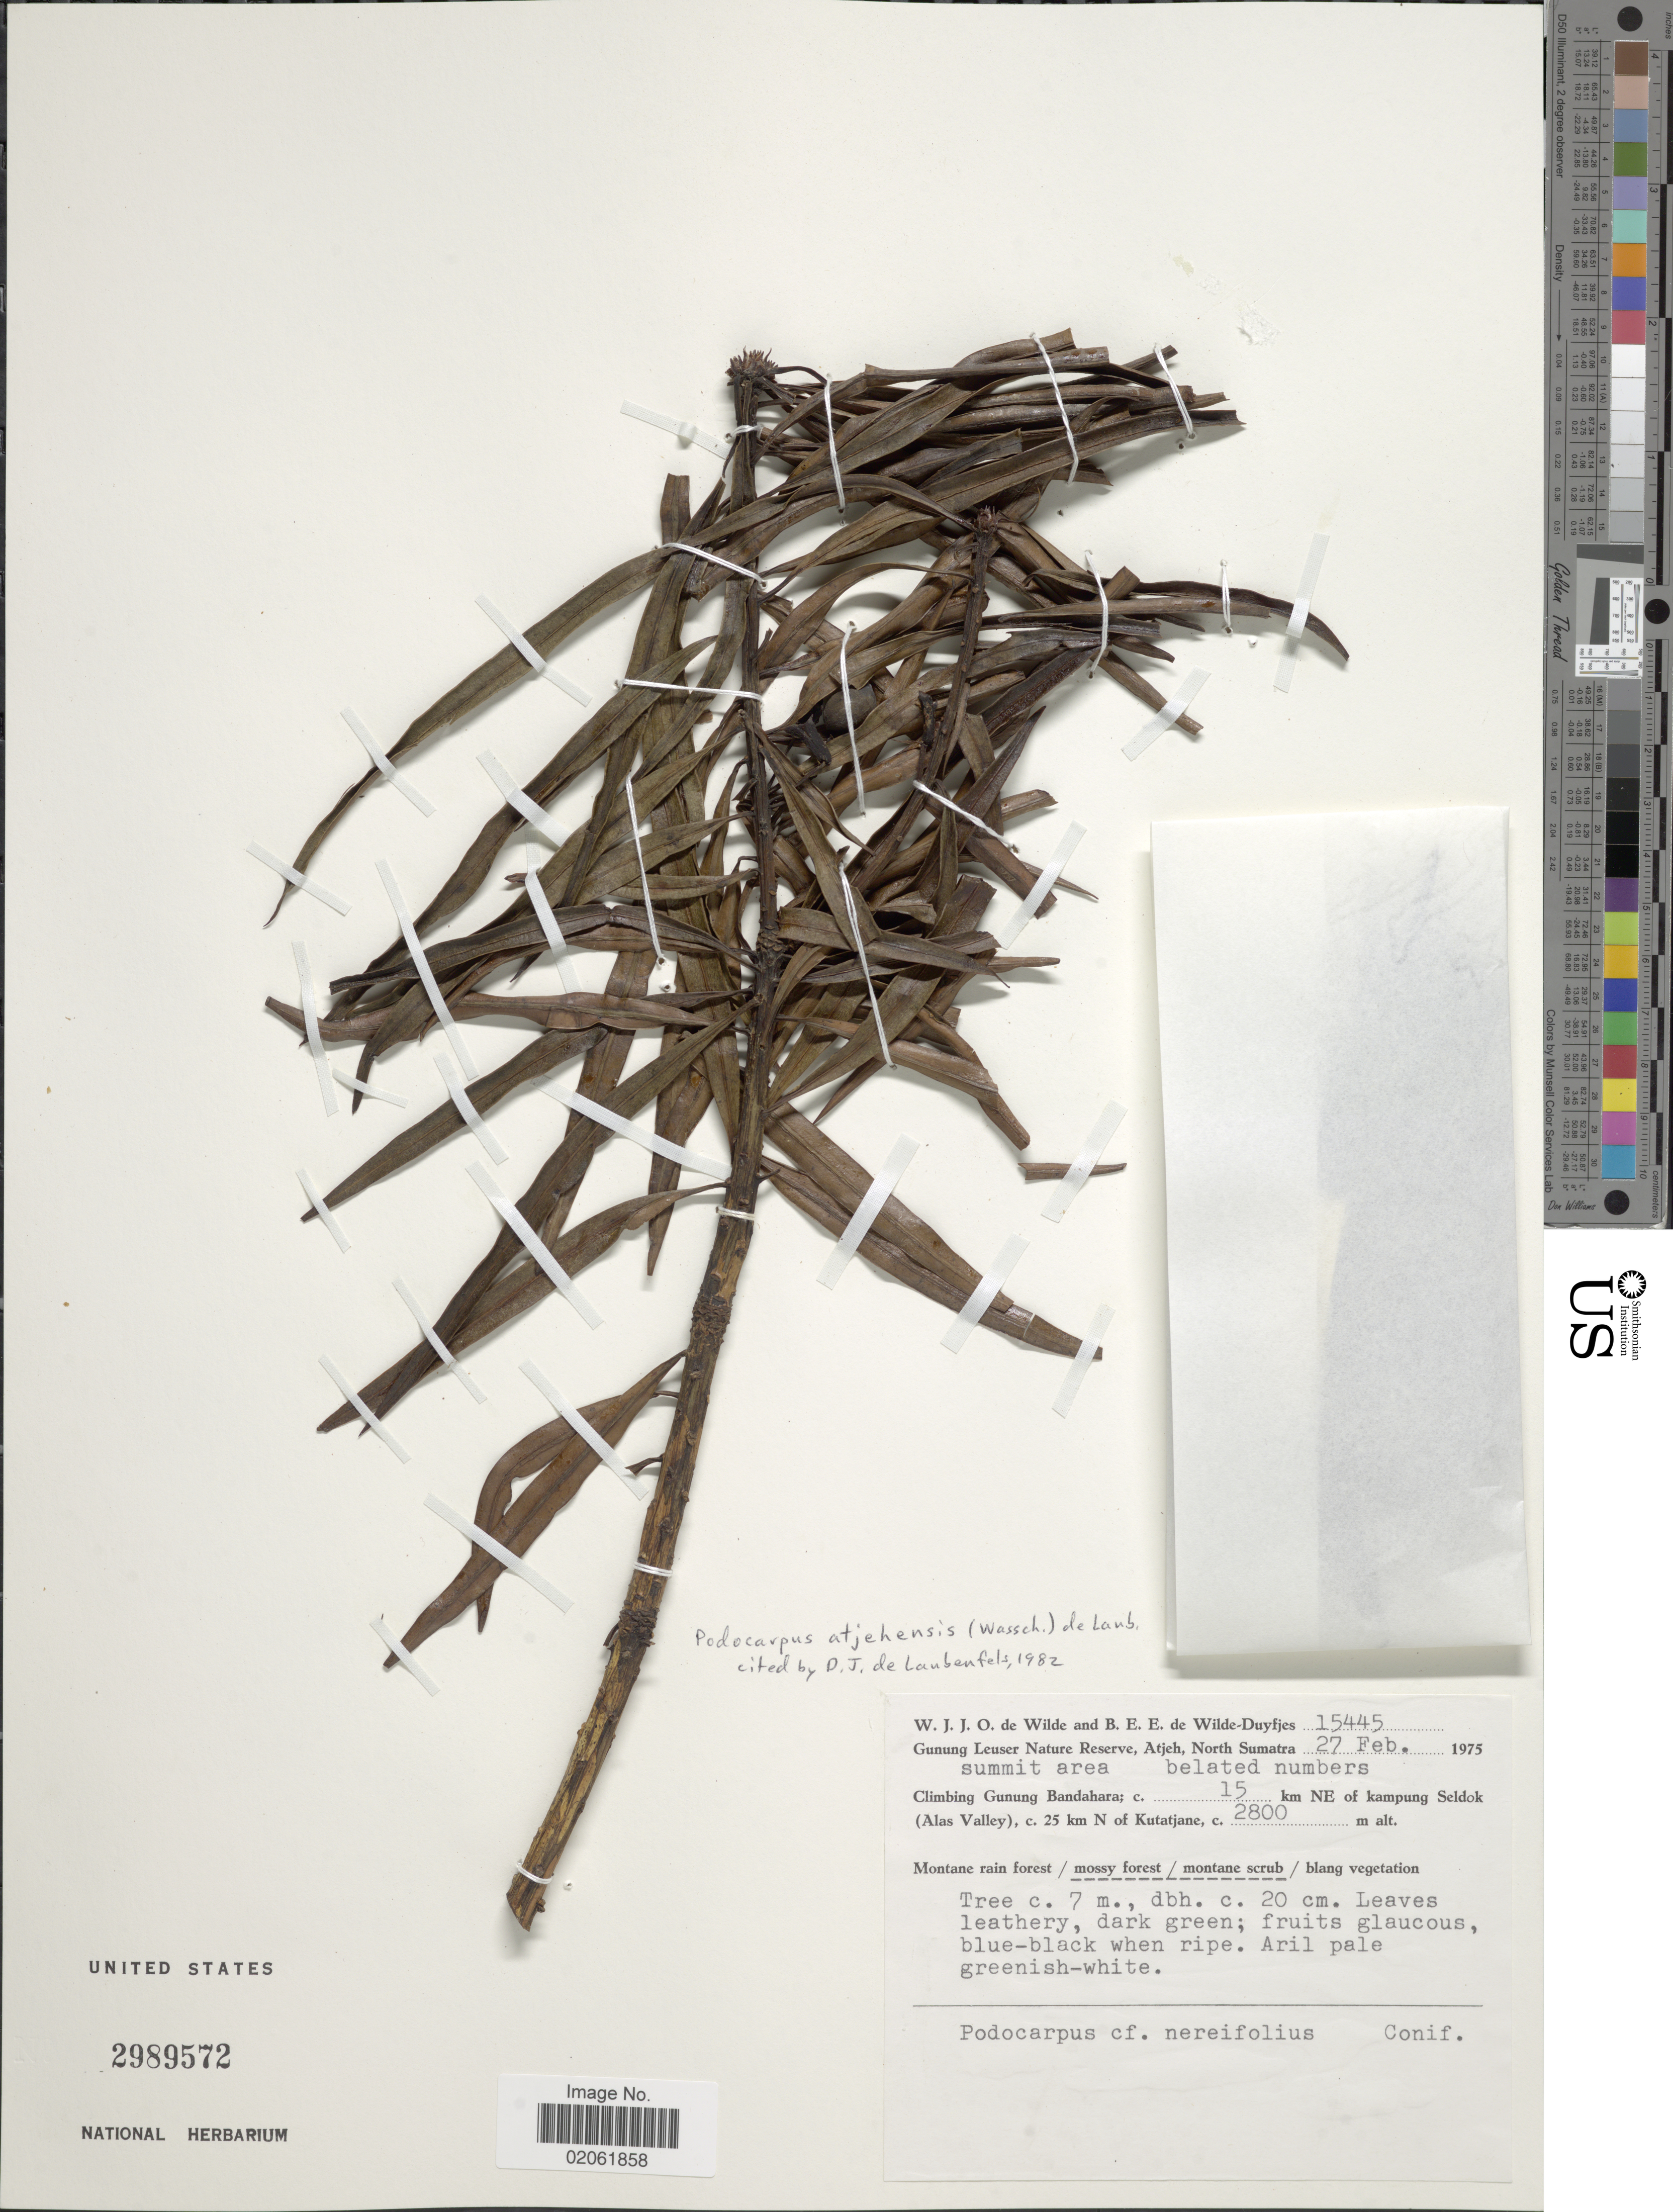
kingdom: Plantae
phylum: Tracheophyta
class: Pinopsida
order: Pinales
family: Podocarpaceae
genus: Podocarpus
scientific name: Podocarpus atjehensis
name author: (Wasscher) de Laub.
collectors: W. J. de Wilde & B. E. de Wilde-Duyfjes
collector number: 15445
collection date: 1975-02-27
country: Indonesia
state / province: Sumatra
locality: Gunung Leuser Nature Reserve, Atjeh, North Sumatra, summit area, Climbing Gunung Bandahara, c. 15 km NE of kampung Seldok (Alas Valley), c. 25 km N of Kutajane.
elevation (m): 2800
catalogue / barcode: US 2989572